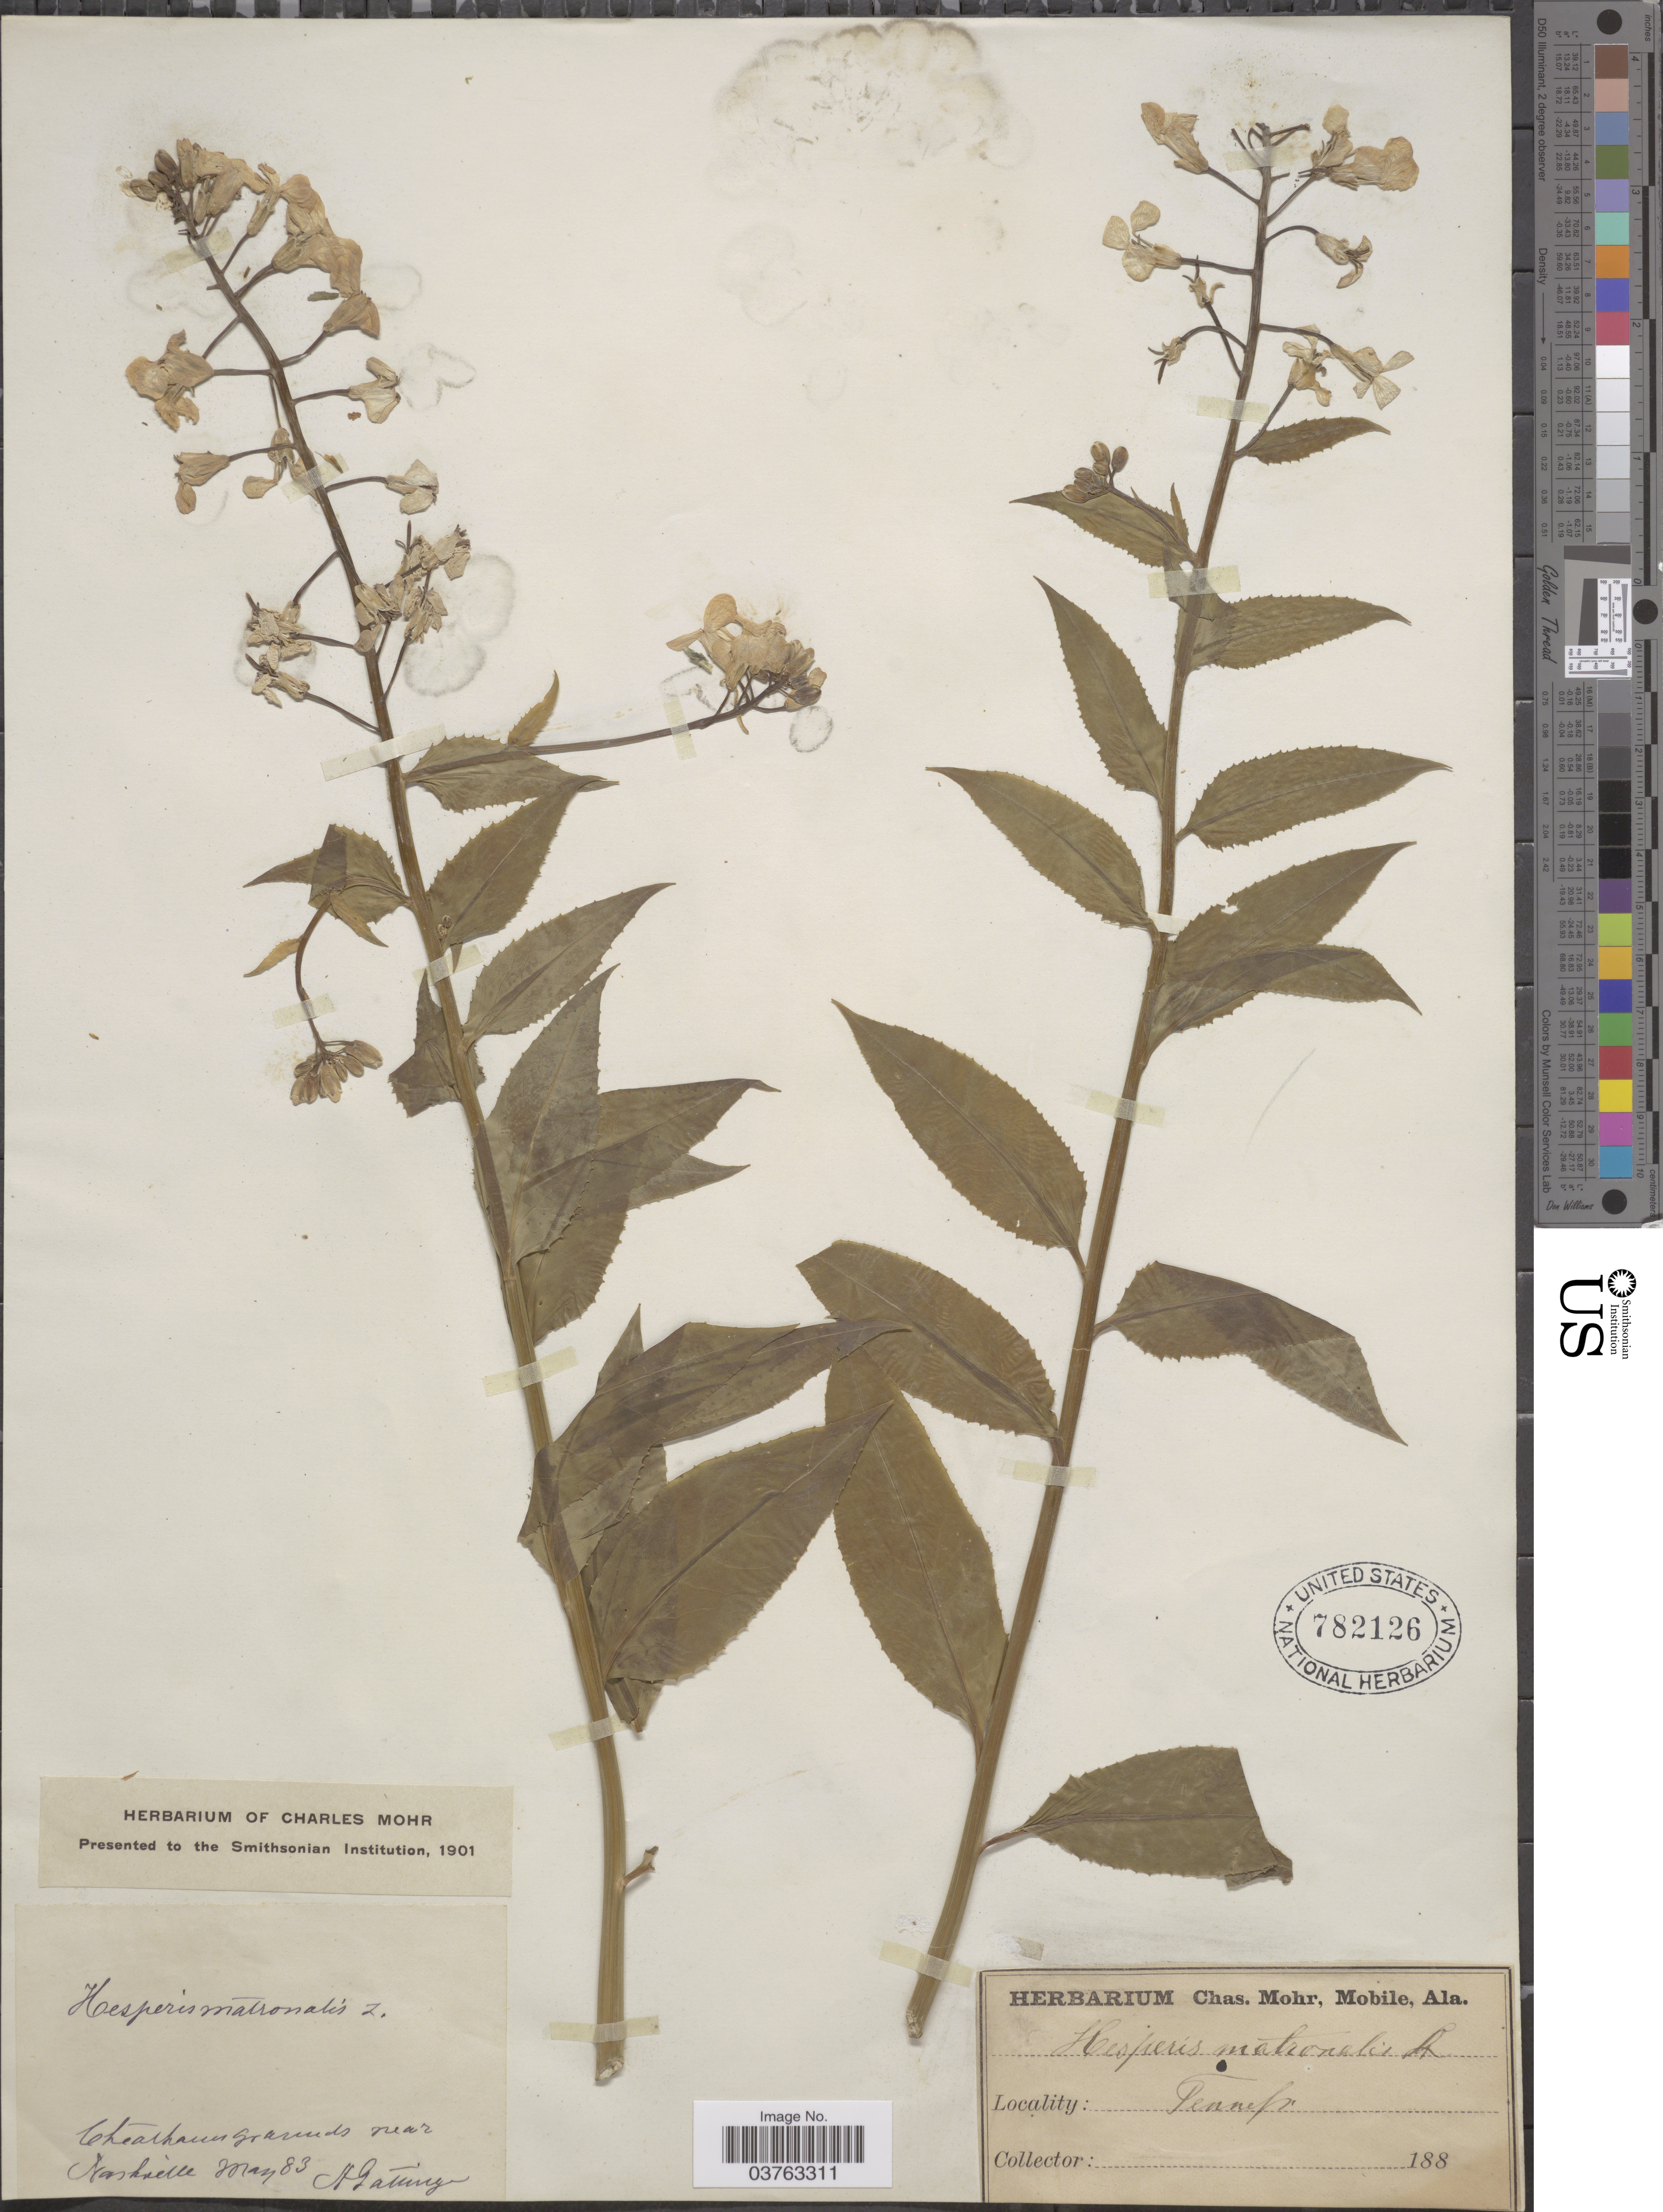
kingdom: Plantae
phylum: Tracheophyta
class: Magnoliopsida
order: Brassicales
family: Brassicaceae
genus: Hesperis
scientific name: Hesperis matronalis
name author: L.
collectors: A. Gattinger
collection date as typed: Transcribed d/m/y: /5/83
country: United States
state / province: Tennessee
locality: Cheatham grounds near Nashville.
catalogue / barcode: US 782126